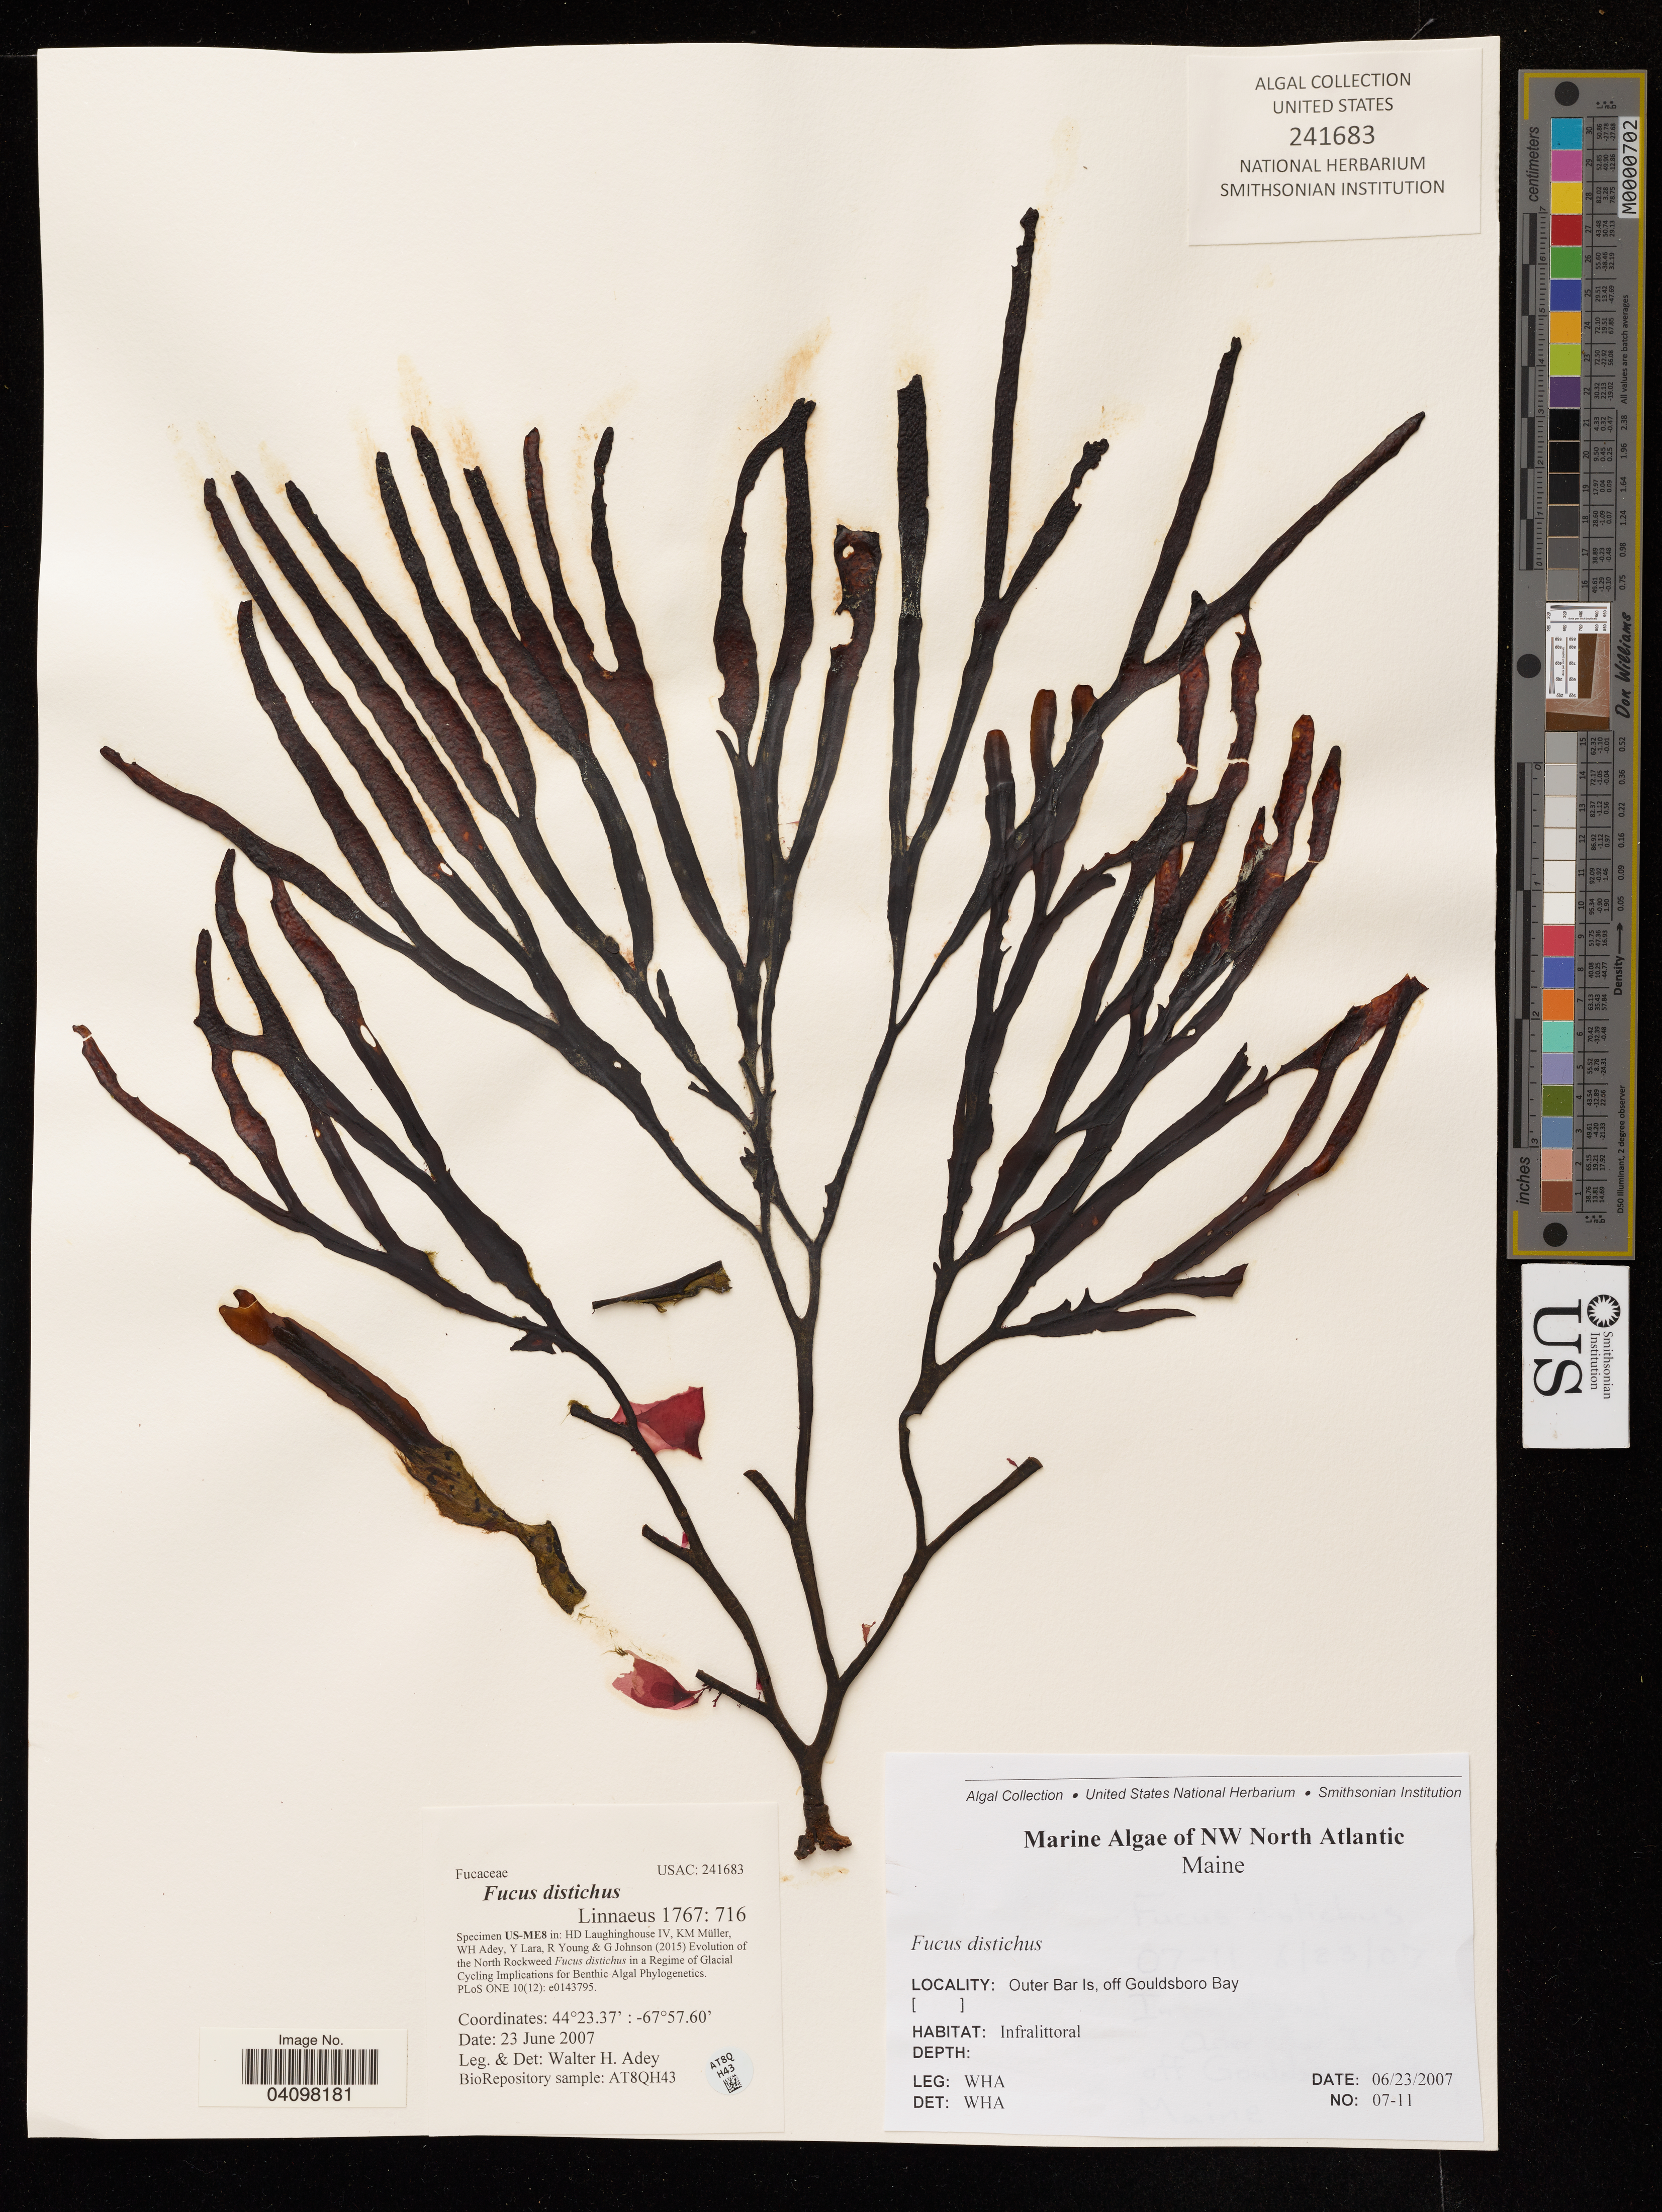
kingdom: Chromista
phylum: Ochrophyta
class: Phaeophyceae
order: Fucales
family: Fucaceae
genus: Fucus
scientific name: Fucus distichus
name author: L.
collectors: W. H. Adey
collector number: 07-11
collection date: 2007-06-23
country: United States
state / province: Maine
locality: Outer Bar Is, off Gouldsboro Bay.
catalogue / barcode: US 241683